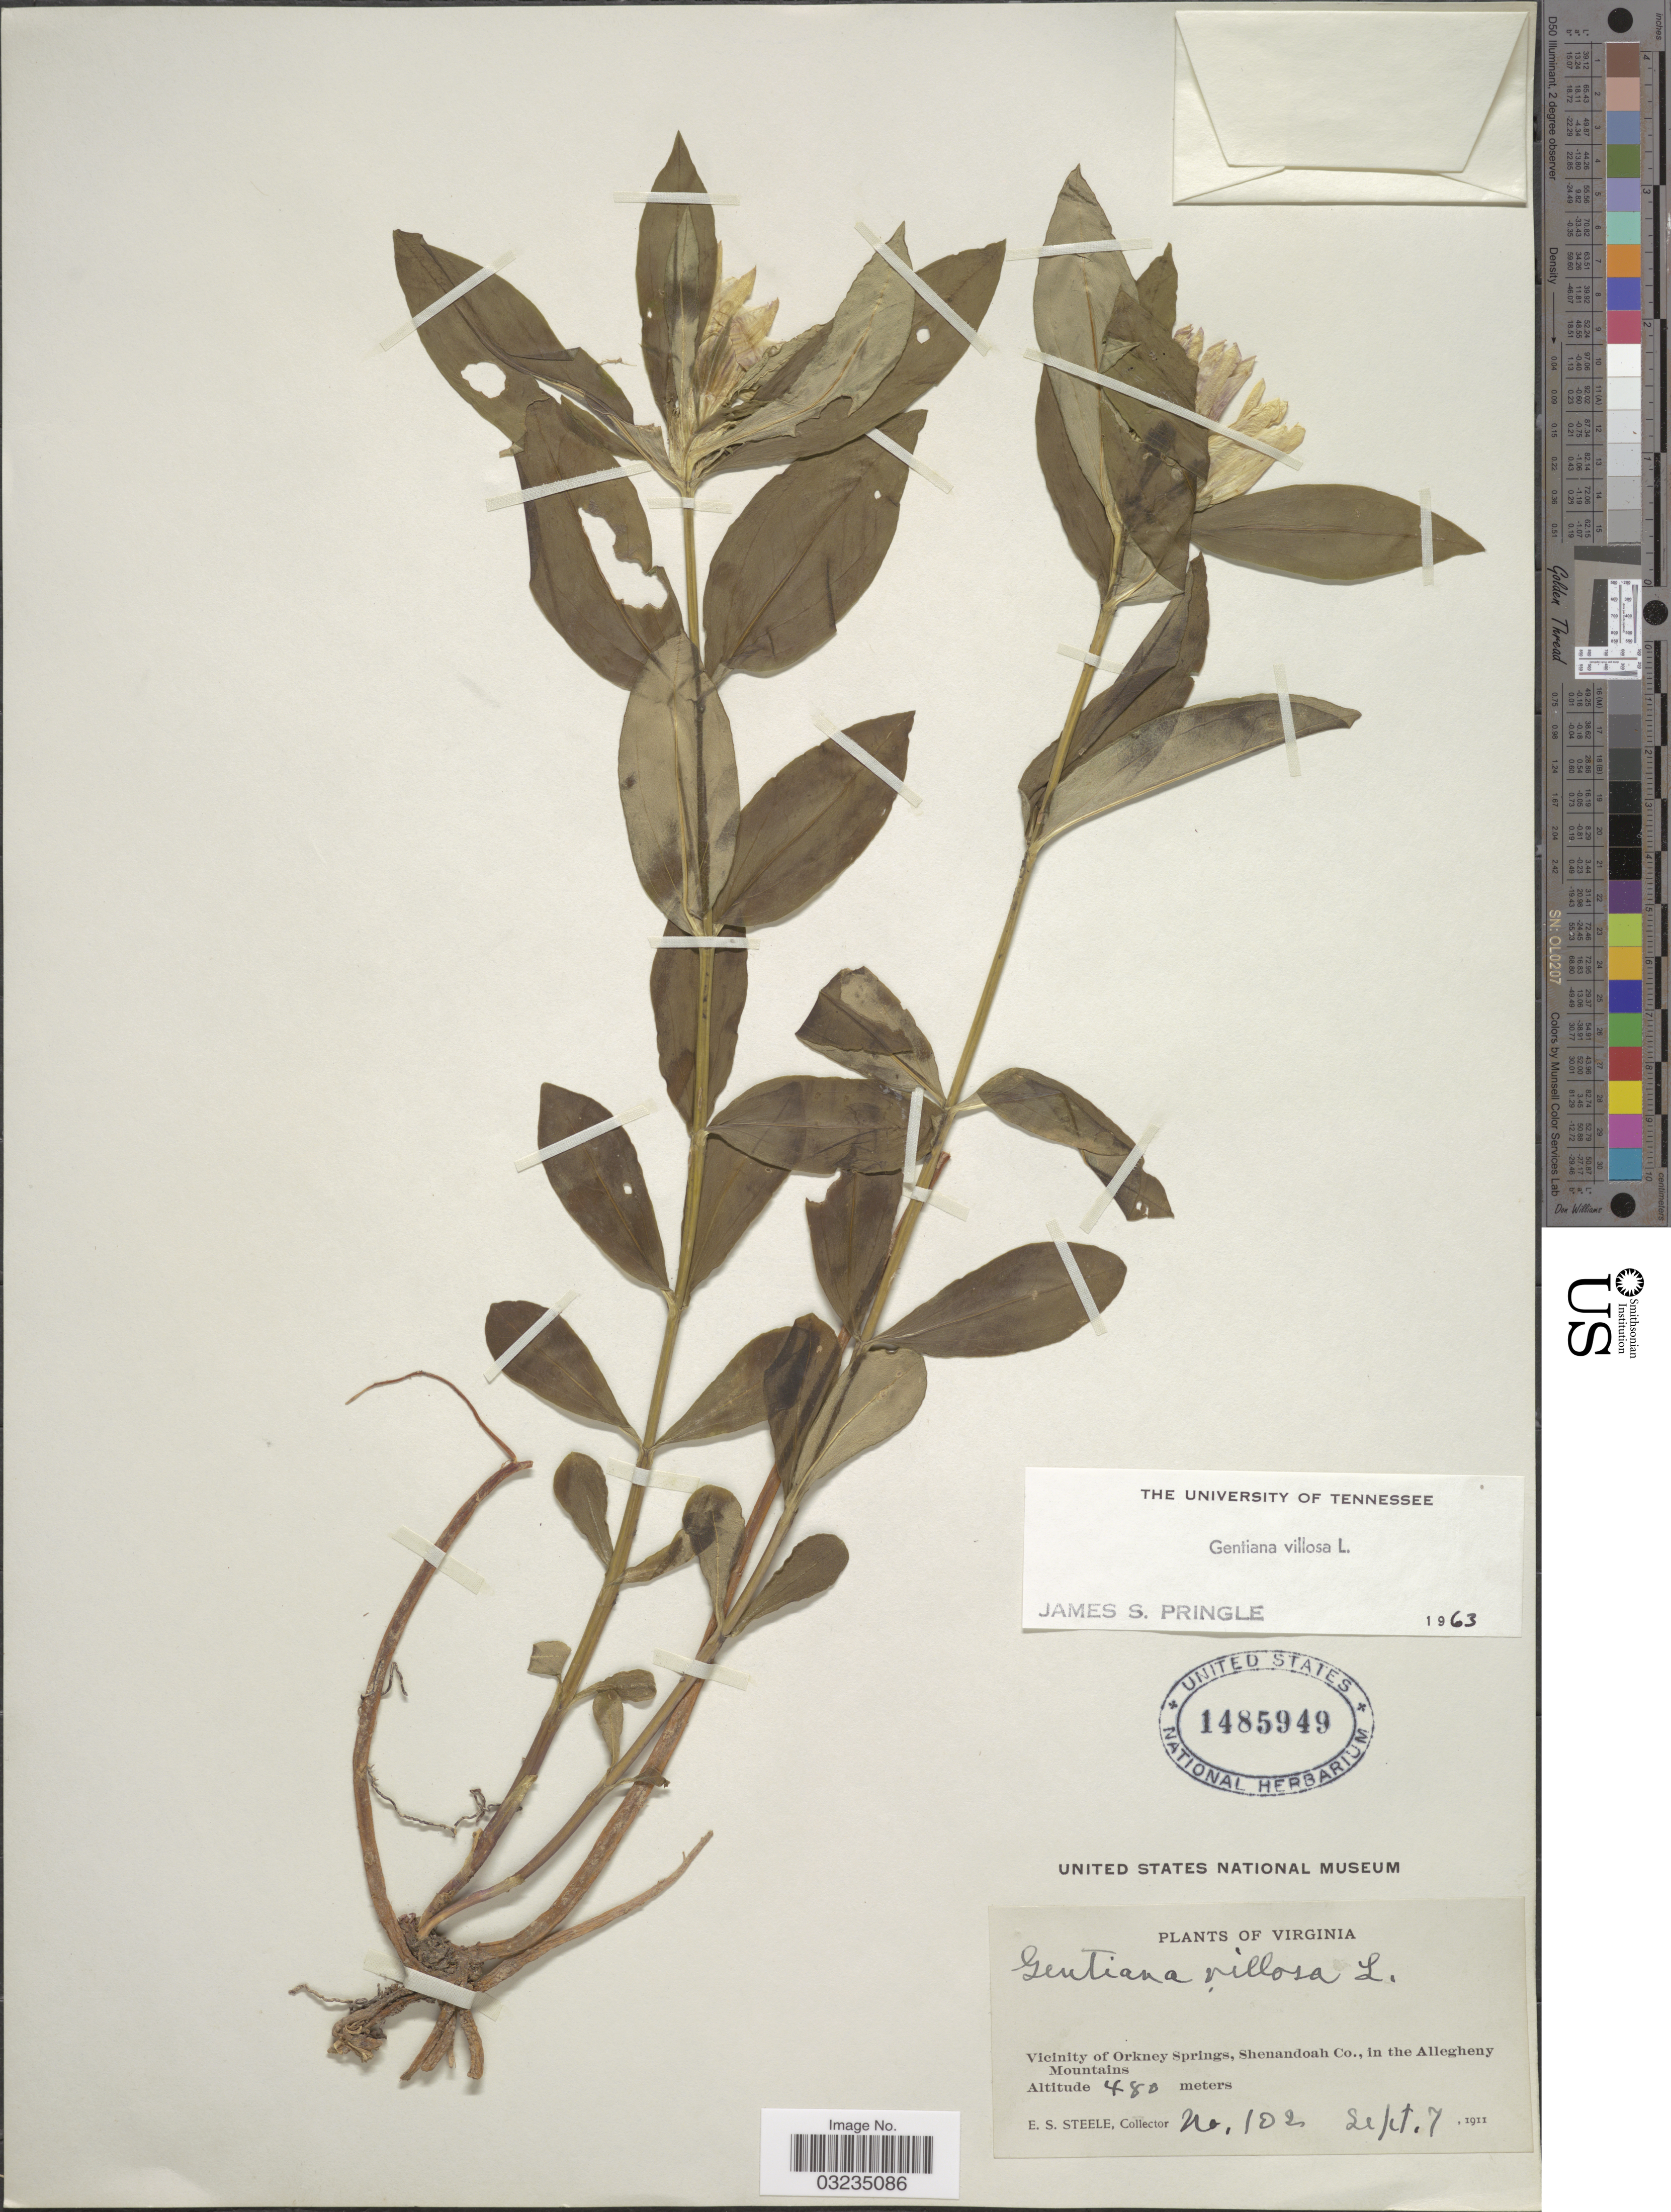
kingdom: Plantae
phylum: Tracheophyta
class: Magnoliopsida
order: Gentianales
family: Gentianaceae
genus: Gentiana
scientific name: Gentiana villosa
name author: L.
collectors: E. Steele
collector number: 102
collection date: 1911-09-07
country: United States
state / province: Virginia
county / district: Shenandoah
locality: Vicinity of Orkney Springs, Shenandoah Co., in the Allegheny Mountains.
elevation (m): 480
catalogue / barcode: US 1485949